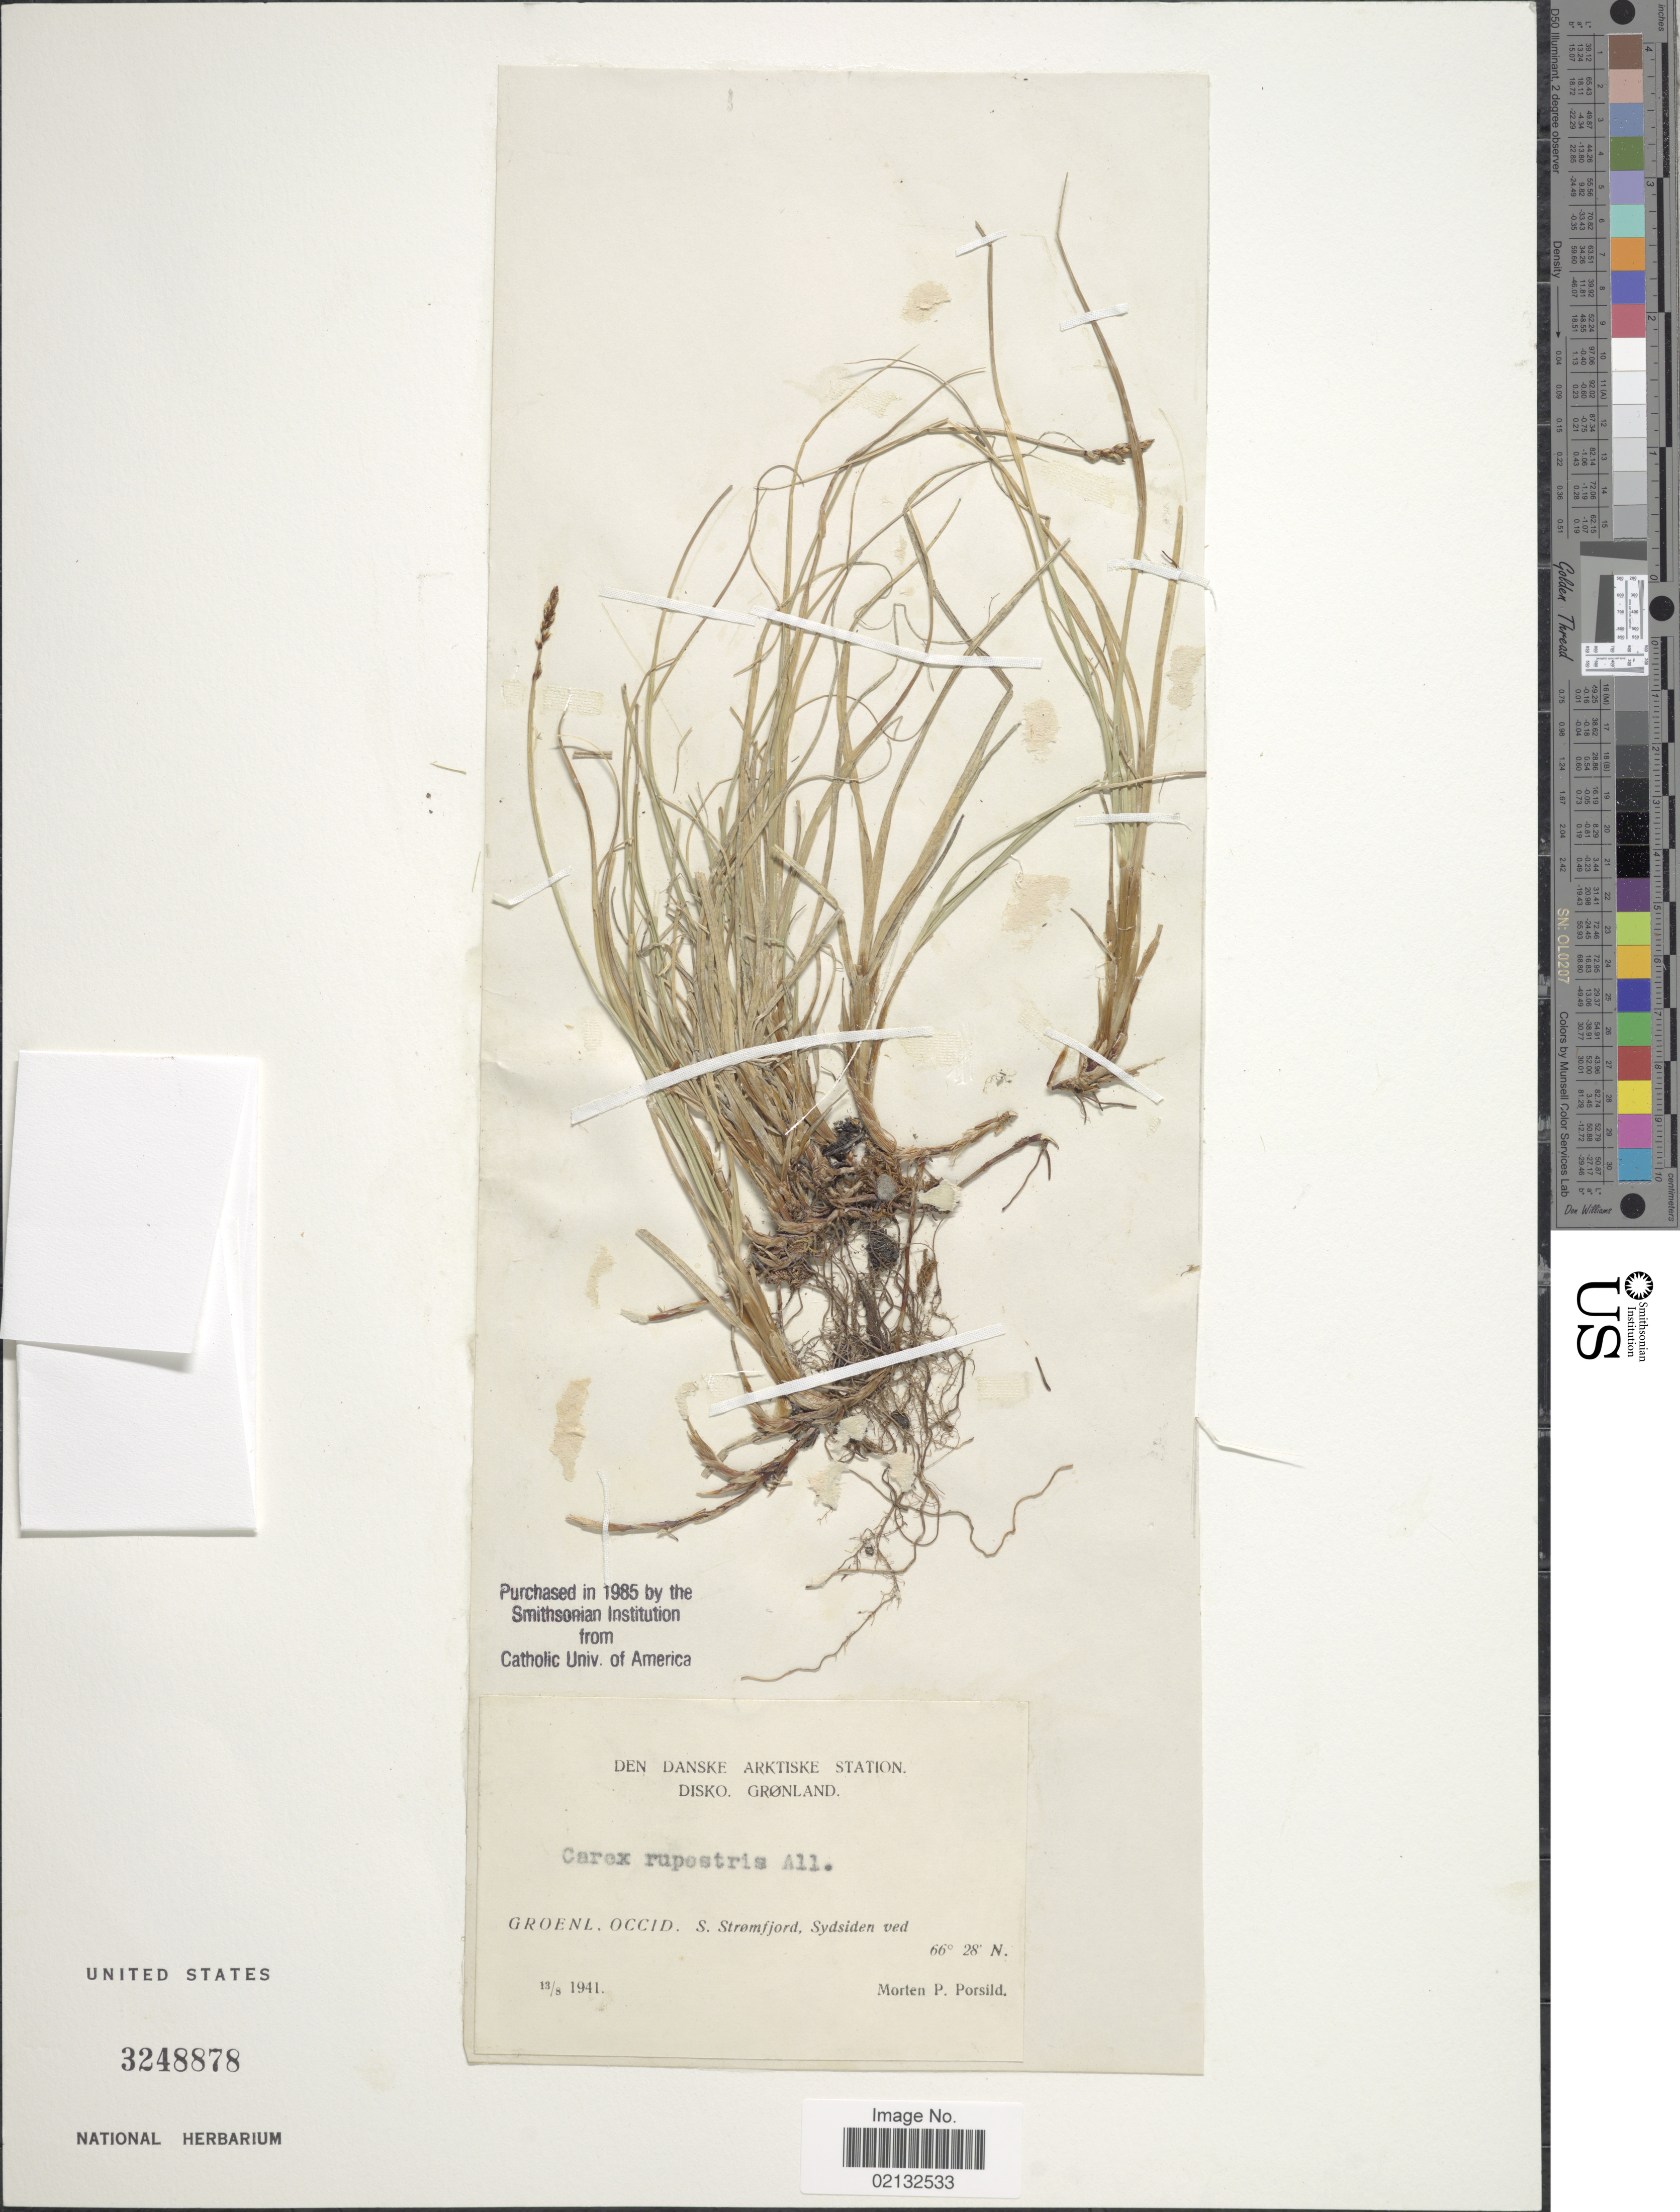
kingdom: Plantae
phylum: Tracheophyta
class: Liliopsida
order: Poales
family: Cyperaceae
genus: Carex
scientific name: Carex rupestris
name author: All.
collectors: M. P. Porsild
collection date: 1941-08-13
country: Greenland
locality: Disko. Gronland. Groenl. Occid. S. Stromfjord, Sydsiden ved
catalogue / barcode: US 3248878